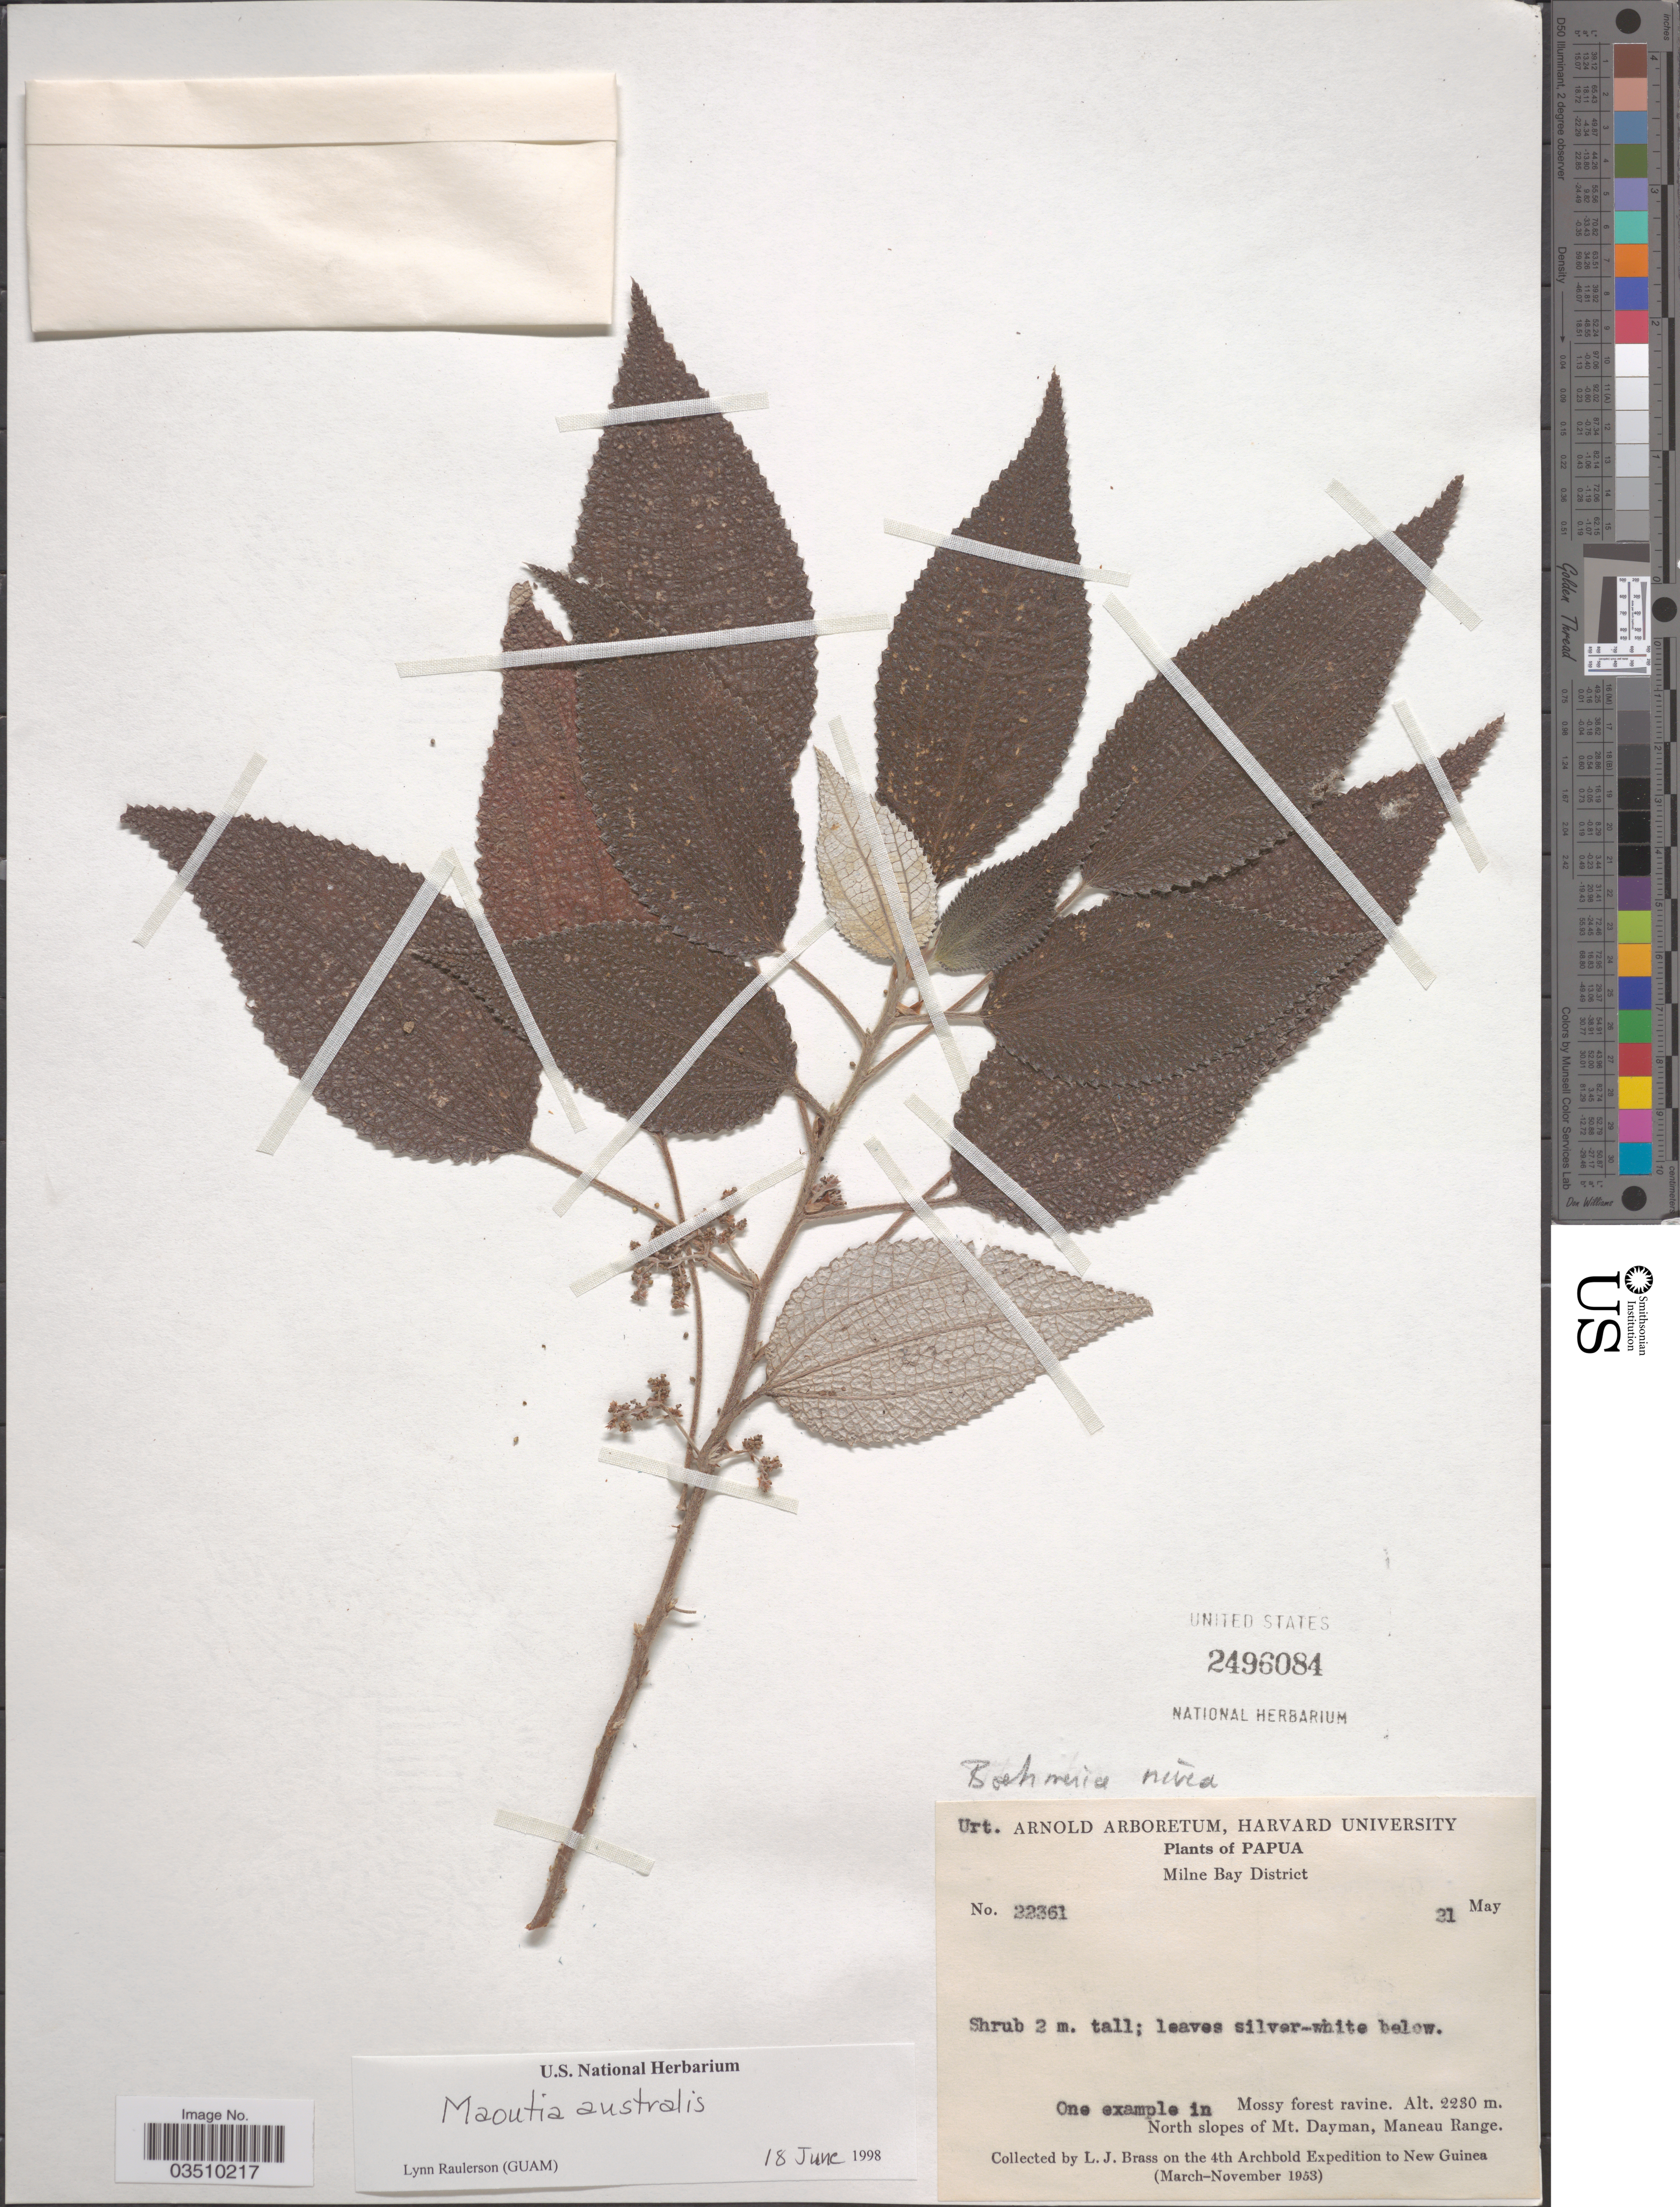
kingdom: Plantae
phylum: Tracheophyta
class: Magnoliopsida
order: Rosales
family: Urticaceae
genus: Maoutia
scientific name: Maoutia australis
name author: Wedd.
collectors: L. J. Brass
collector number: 22361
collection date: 1953-05-21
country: Papua New Guinea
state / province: Milne Bay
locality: Papua. Milne Bay District. North slopes of Mt. Dayman, Maneau Range. New Guinea.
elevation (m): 2230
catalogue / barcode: US 2496084